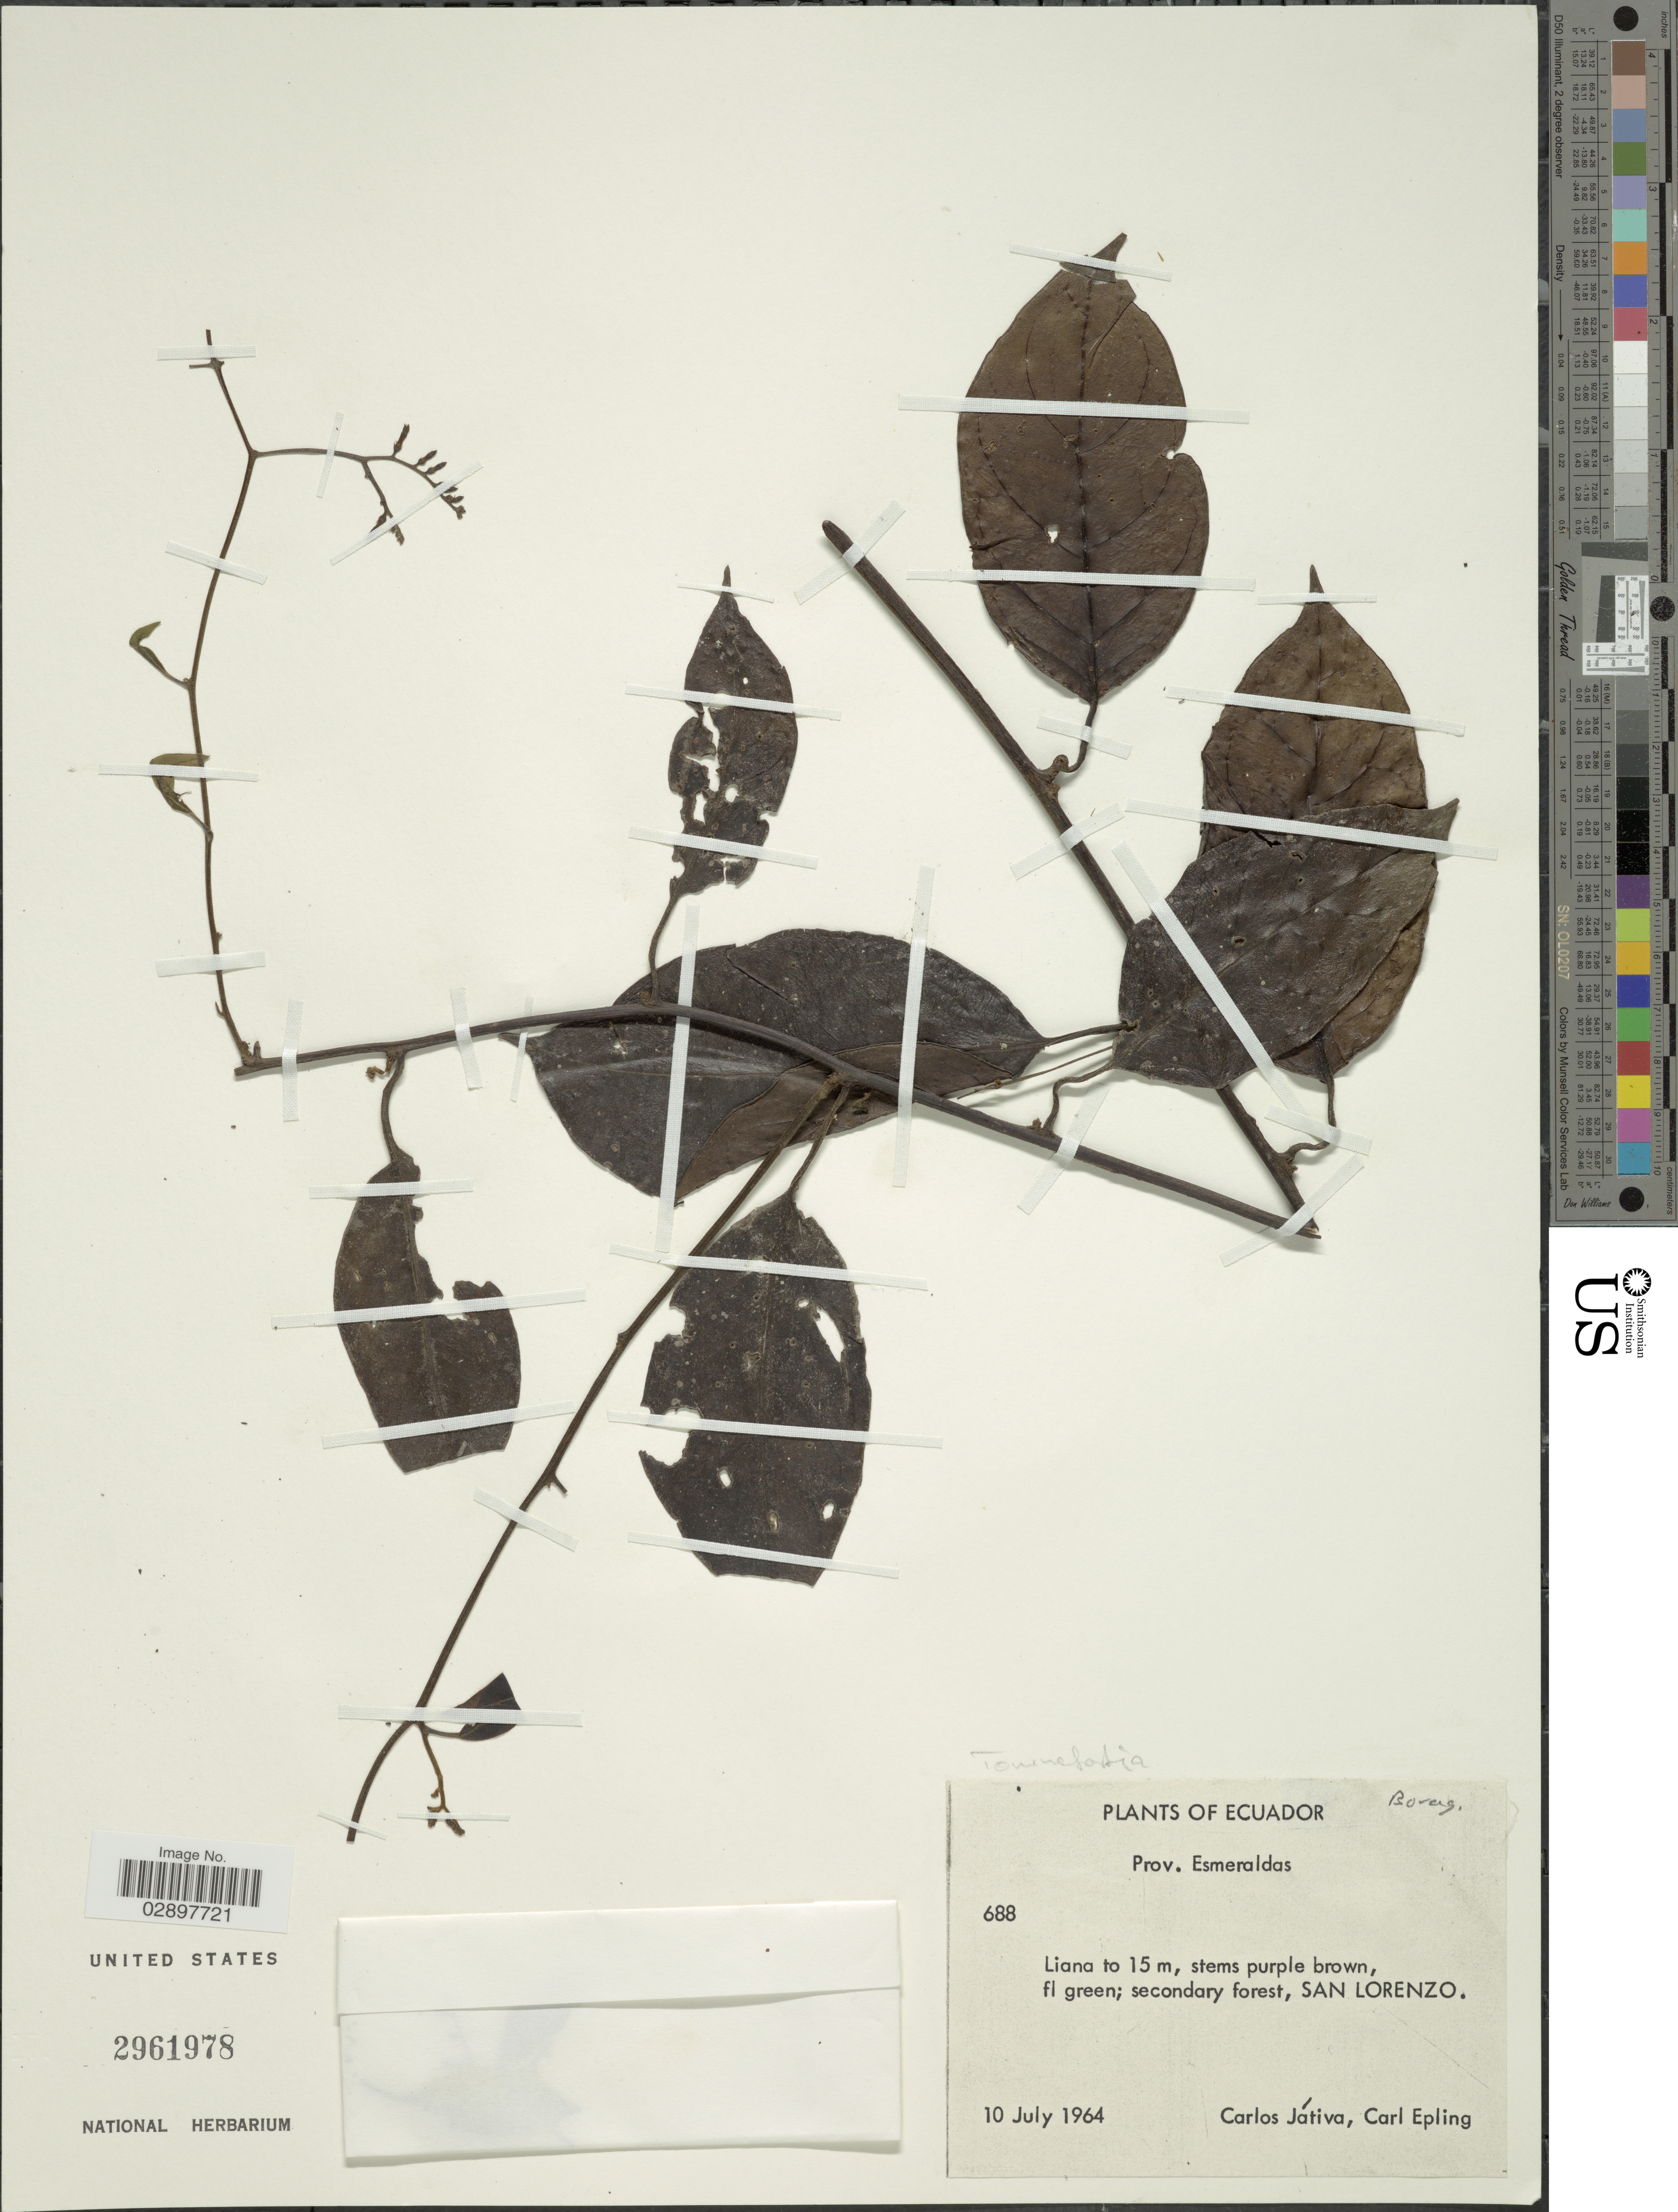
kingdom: Plantae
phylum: Tracheophyta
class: Magnoliopsida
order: Boraginales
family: Heliotropiaceae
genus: Tournefortia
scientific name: Tournefortia sp.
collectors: C. D. Játiva & C. C. Epling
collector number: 688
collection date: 1964-07-10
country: Ecuador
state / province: Esmeraldas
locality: San Lorenzo.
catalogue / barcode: US 2961978